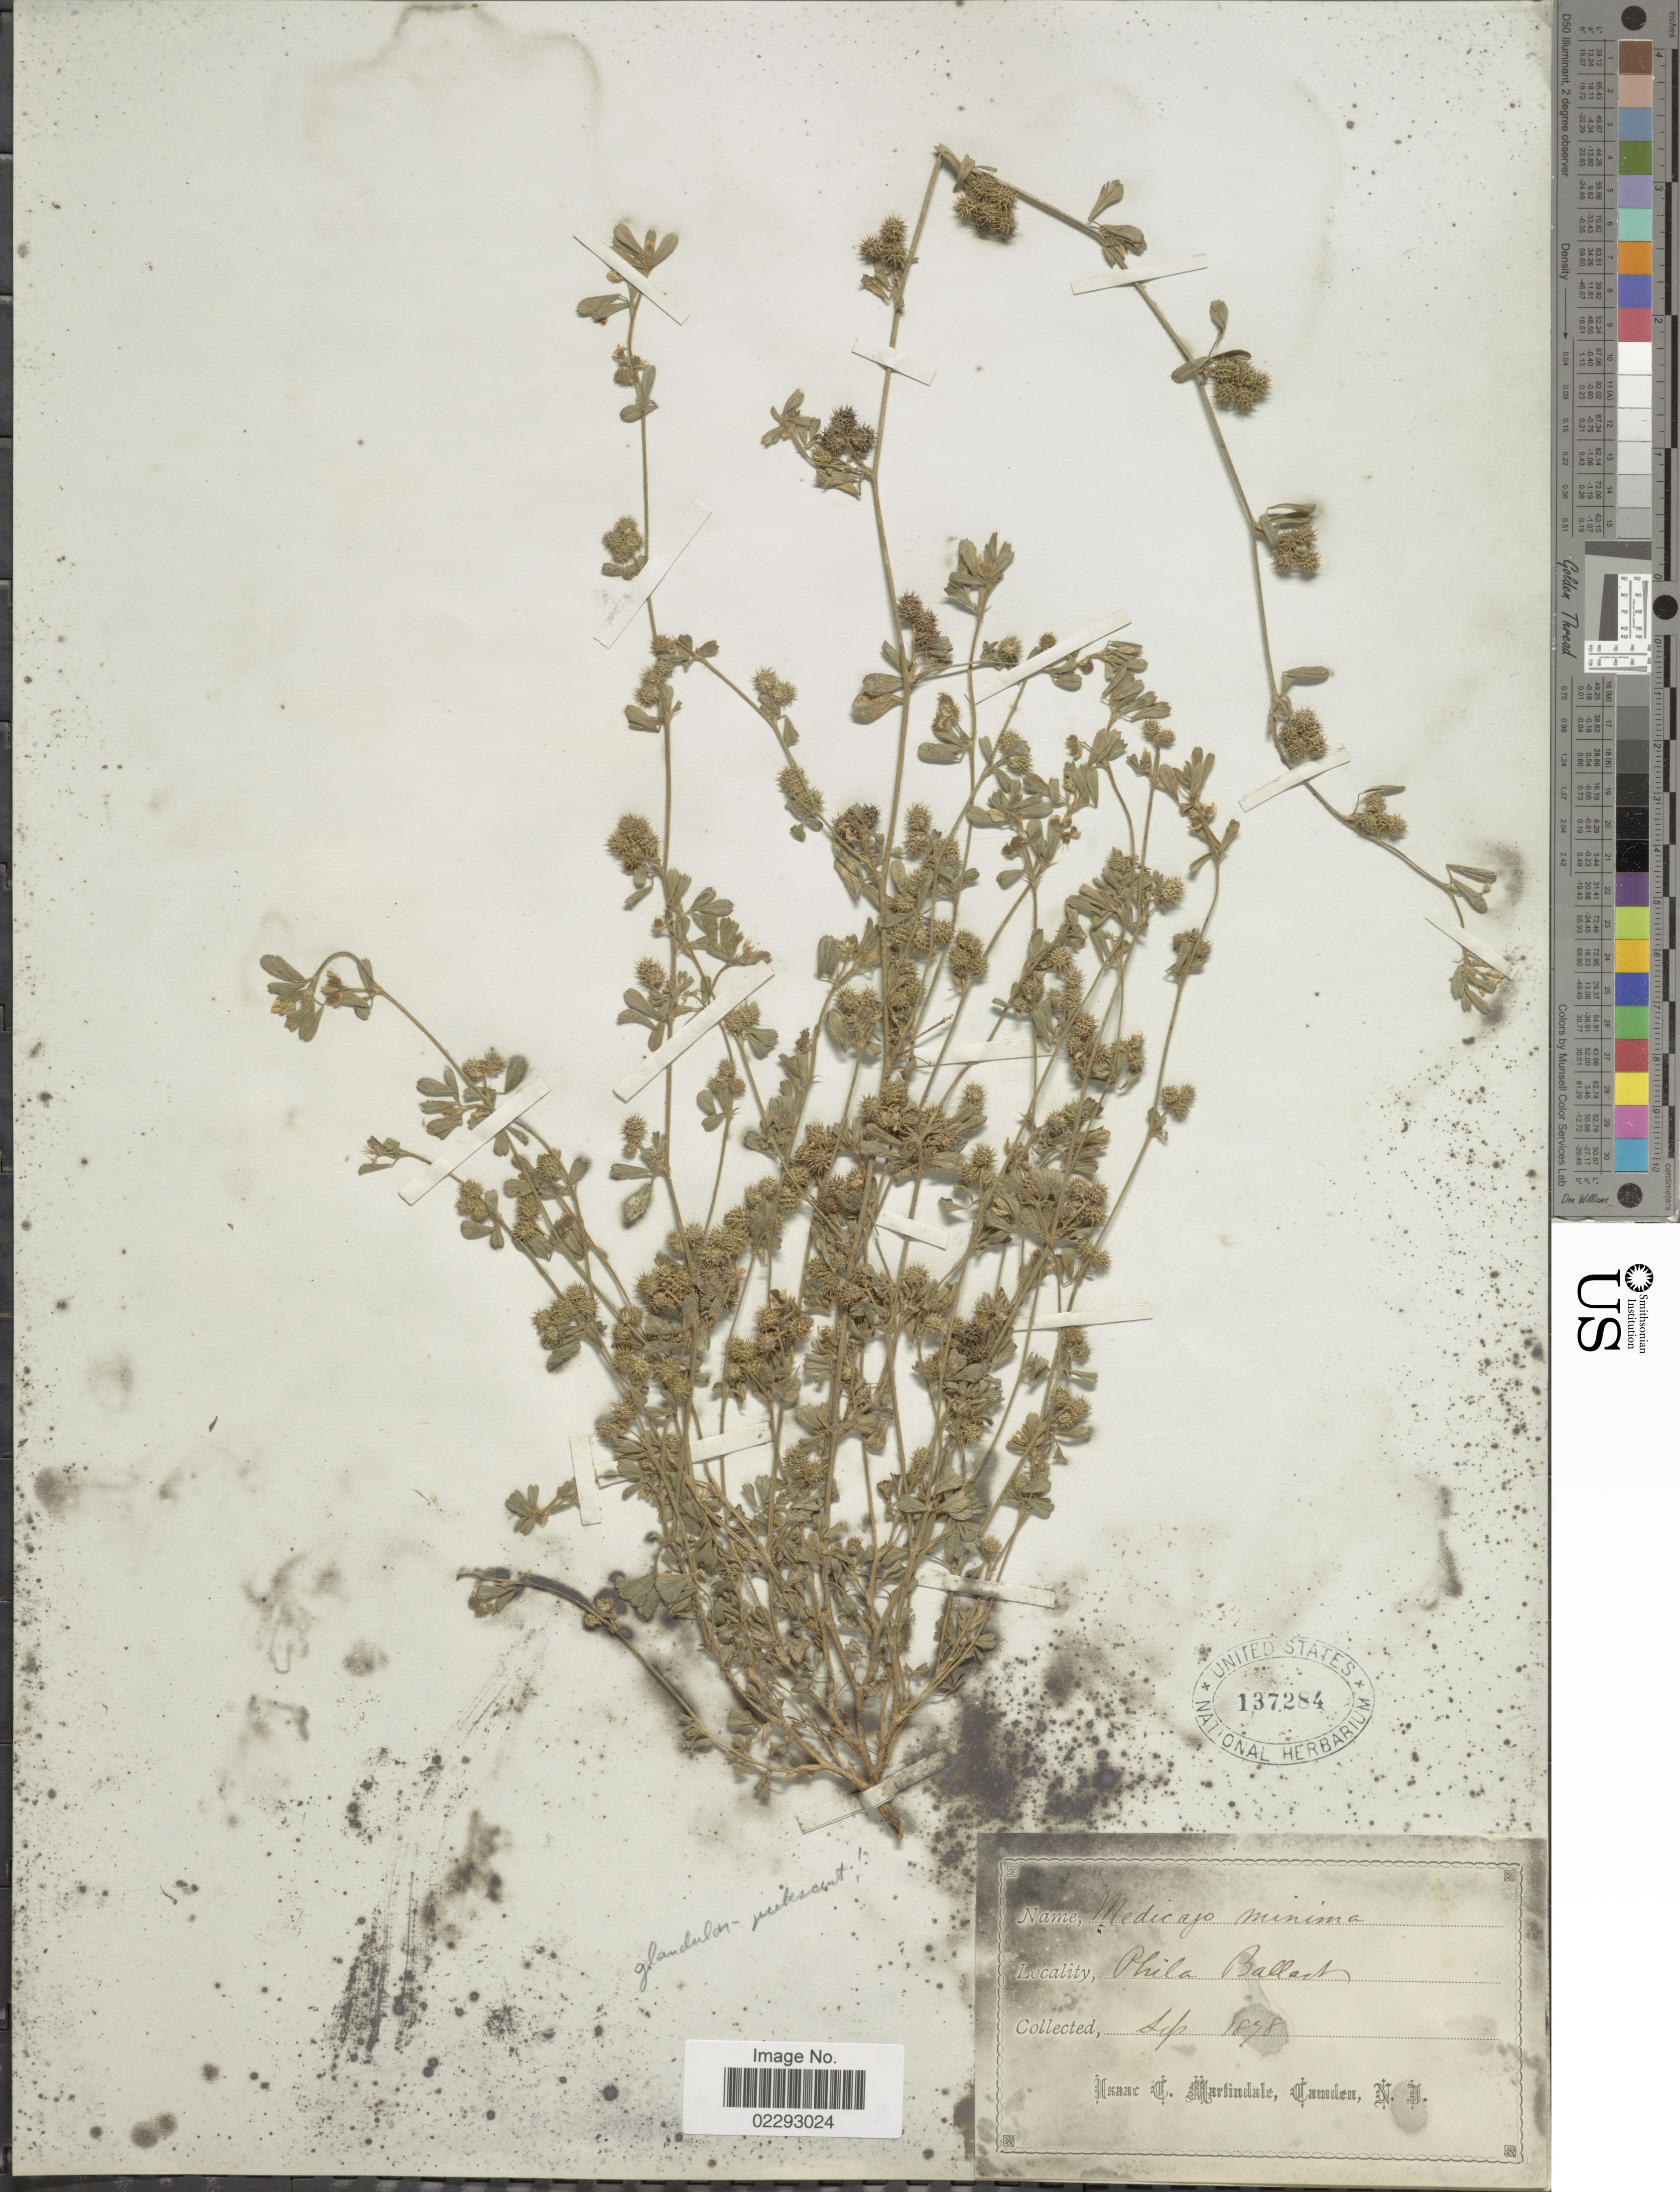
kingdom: Plantae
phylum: Tracheophyta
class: Magnoliopsida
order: Fabales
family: Fabaceae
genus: Medicago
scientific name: Medicago minima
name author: Lam.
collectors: I. C. Martindale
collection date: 1878-09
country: United States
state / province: Pennsylvania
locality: Phila Ballast.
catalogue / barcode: US 137284